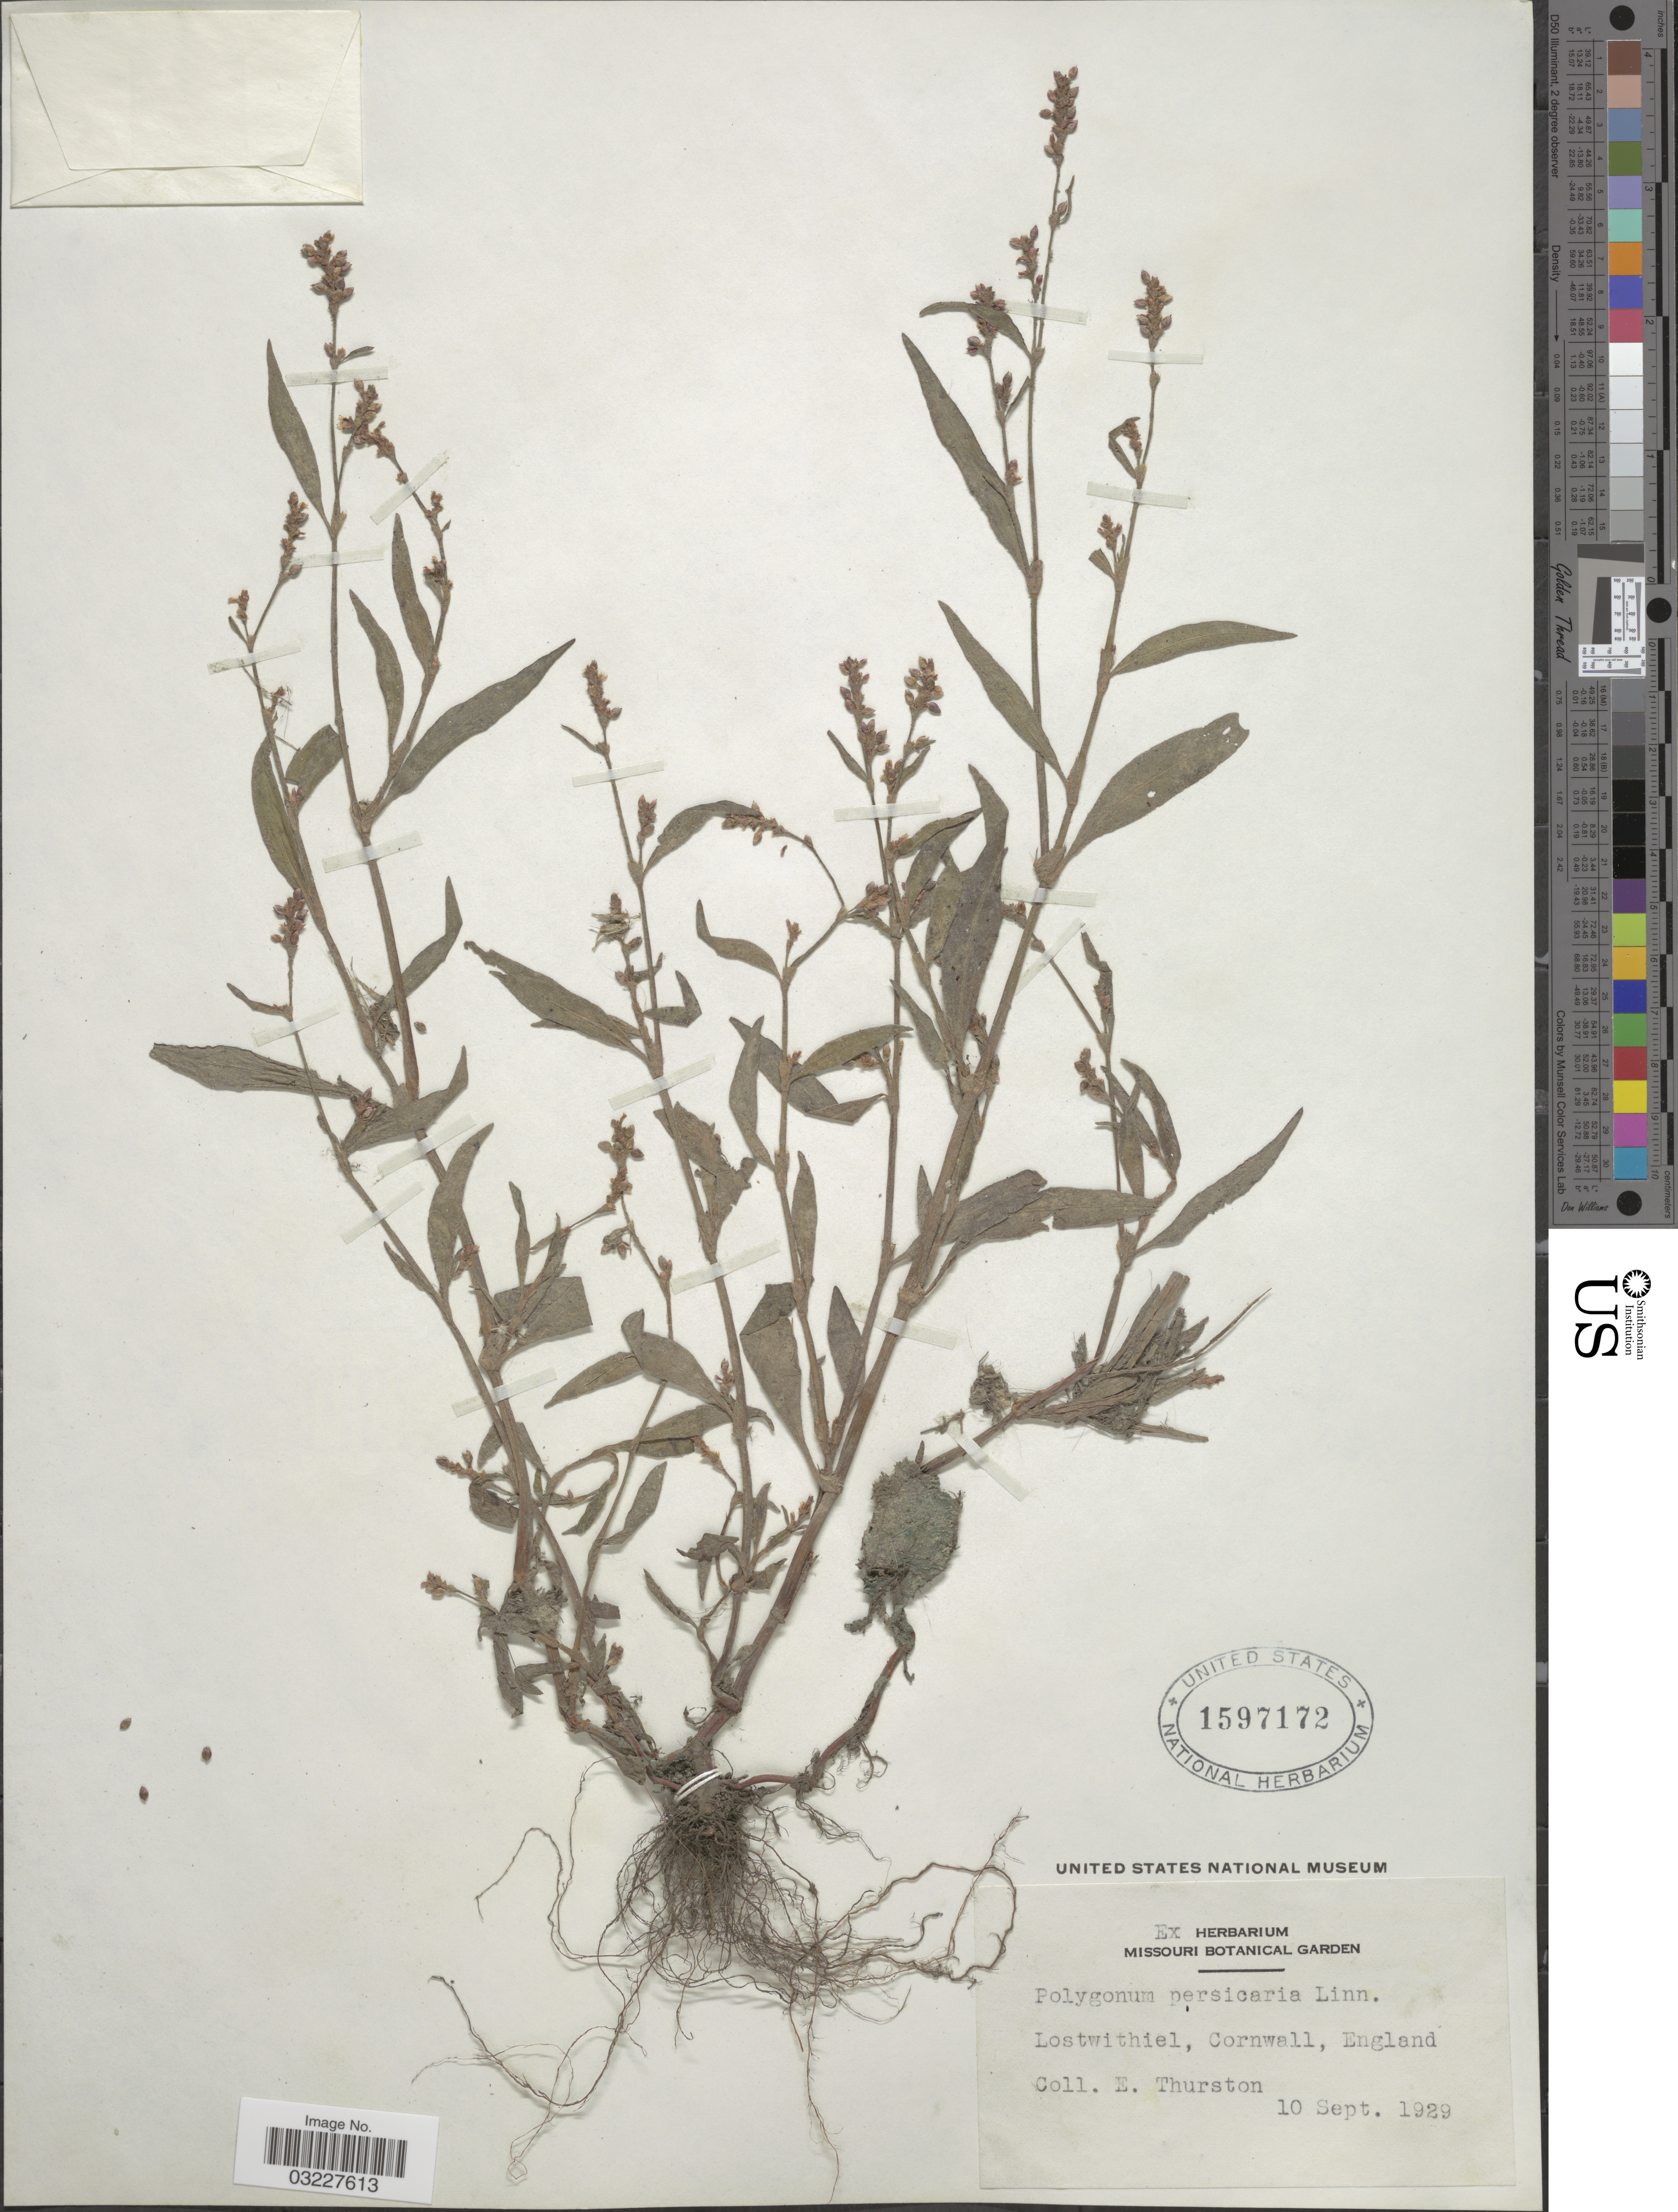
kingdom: Plantae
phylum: Tracheophyta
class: Magnoliopsida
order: Caryophyllales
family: Polygonaceae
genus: Polygonum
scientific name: Polygonum persicaria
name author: L.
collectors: E. Thurston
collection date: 1929-09-10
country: United Kingdom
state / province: England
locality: Lostwithiel, Cornwall, England.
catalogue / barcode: US 1597172